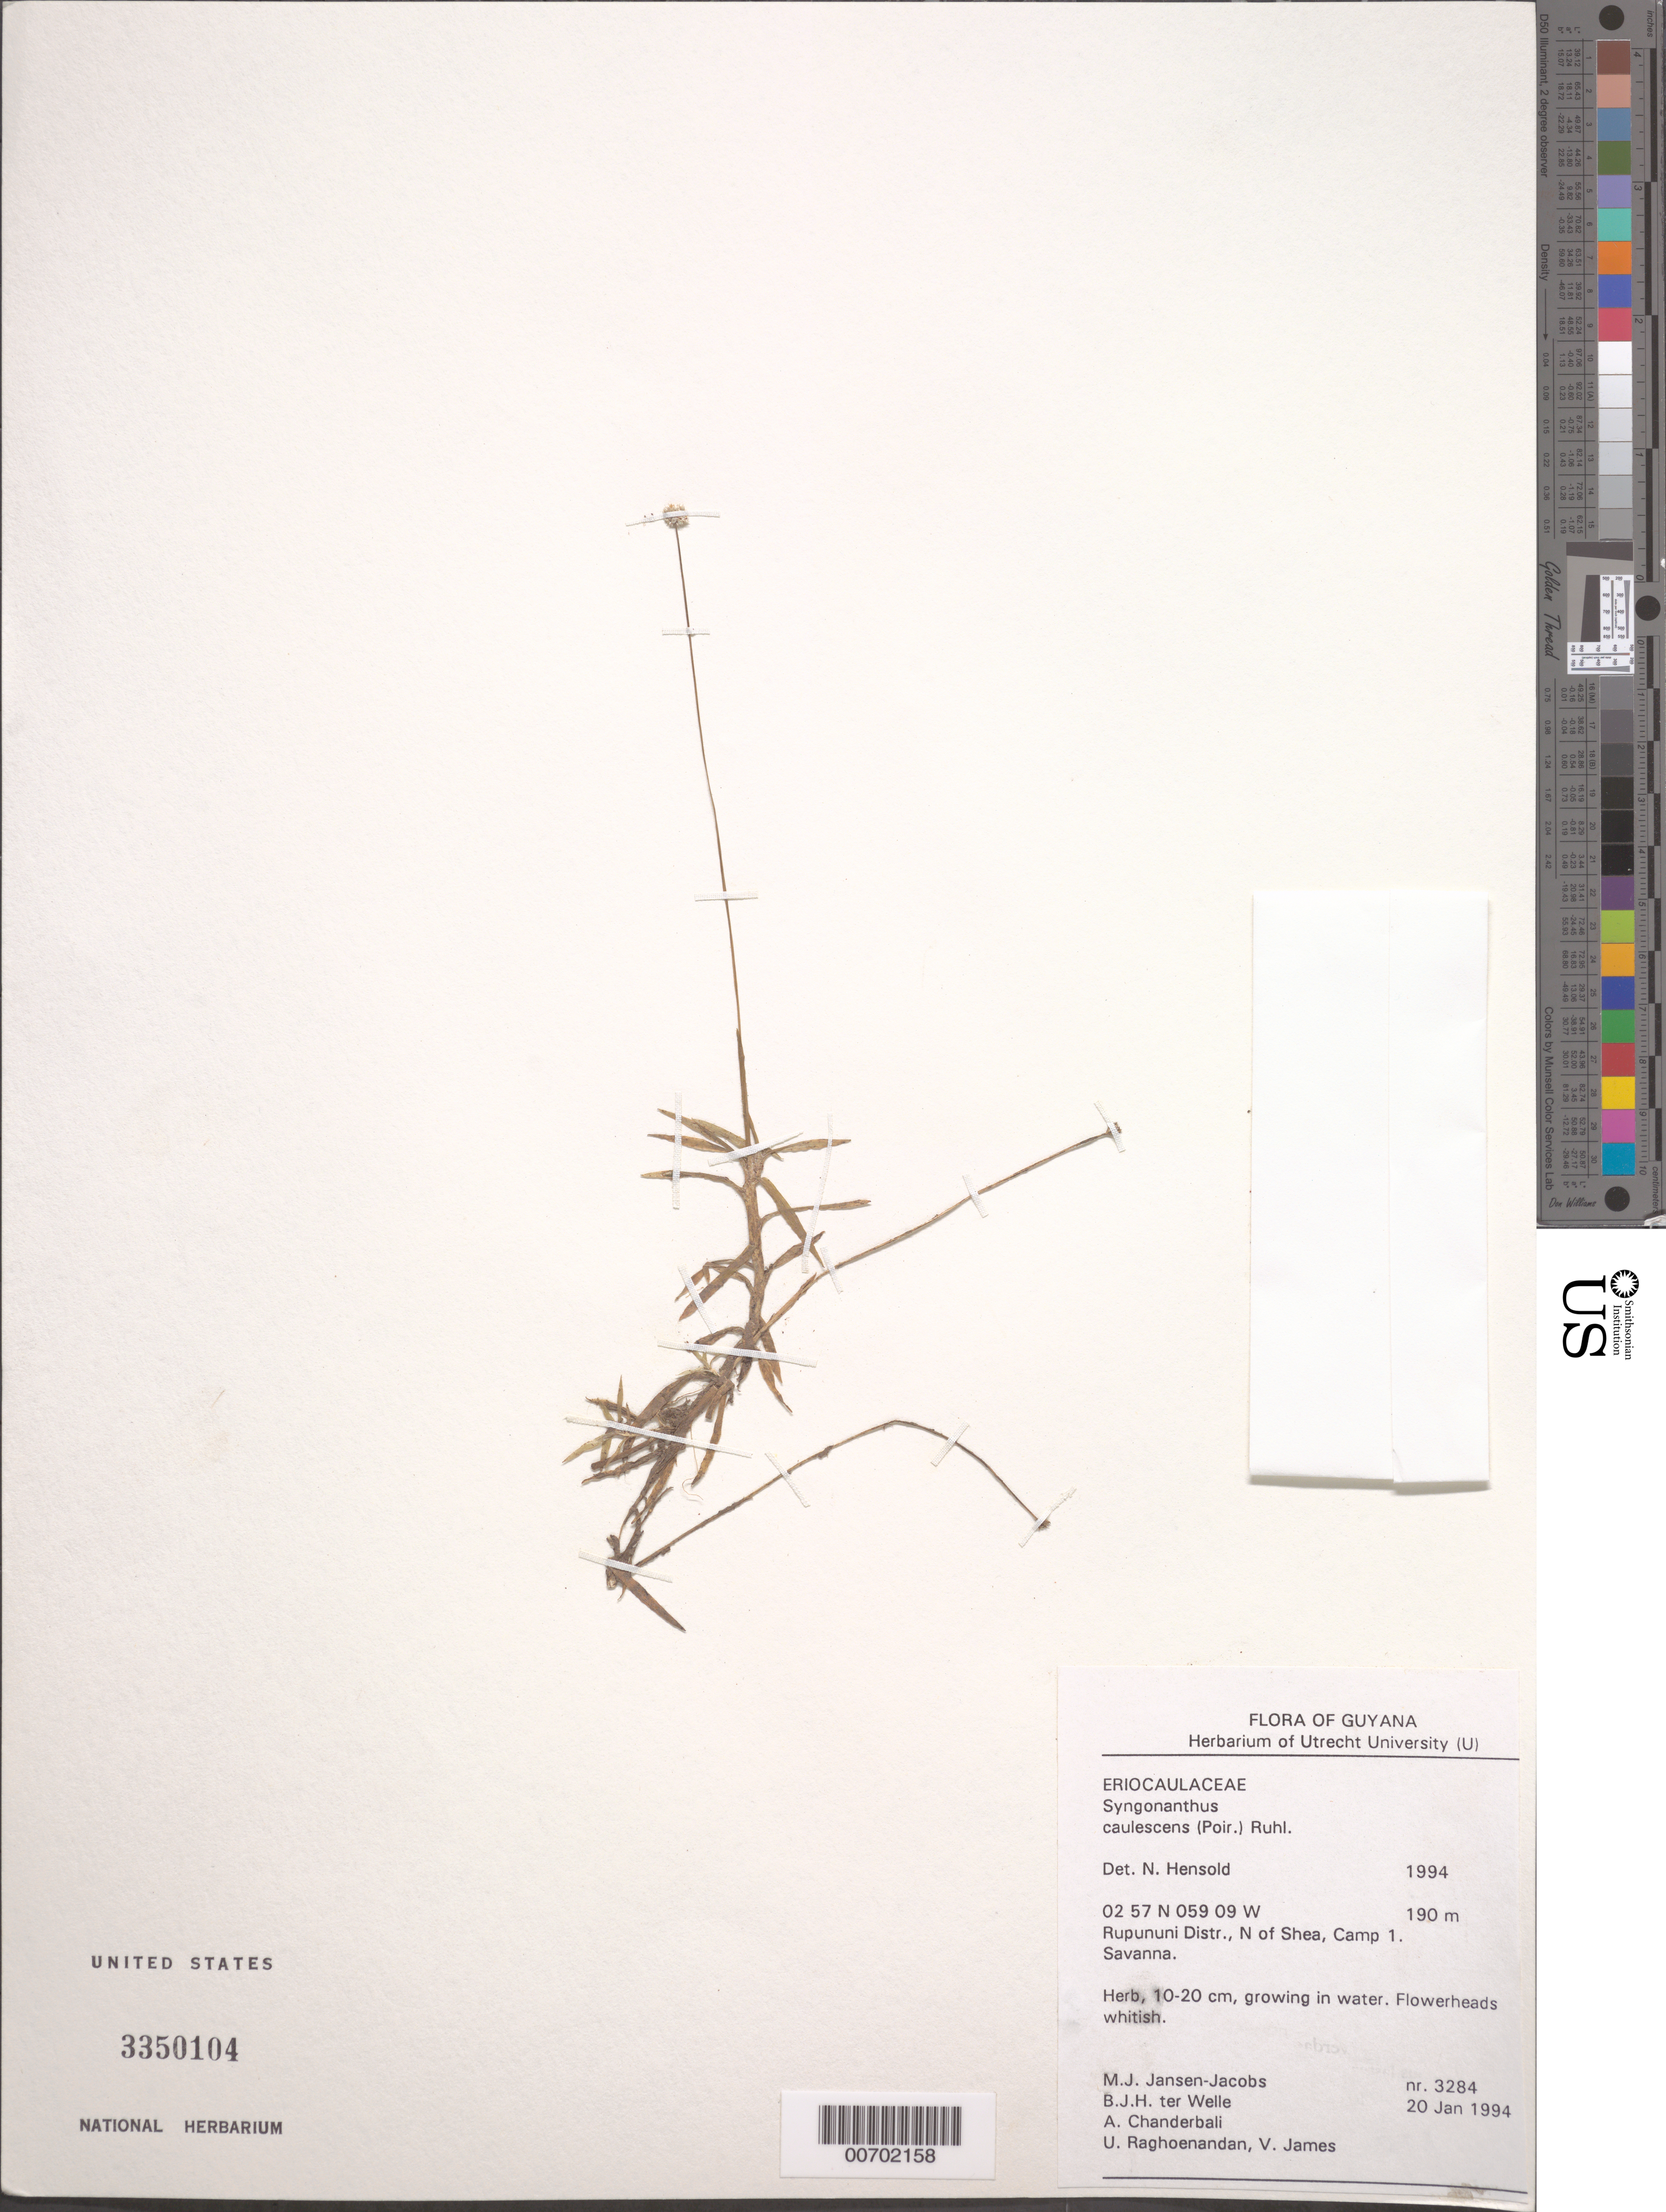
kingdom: Plantae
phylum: Tracheophyta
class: Liliopsida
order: Poales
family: Eriocaulaceae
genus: Syngonanthus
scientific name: Syngonanthus caulescens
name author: (Poir.) Ruhland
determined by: Hensold, N.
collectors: M. J. Jansen-Jacobs, B. Welle, A. S. Chanderbali, U. Raghoenandan & V. James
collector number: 3284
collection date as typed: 20-Jan-94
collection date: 1994-01-20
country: Guyana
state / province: U. Takutu-U. Essequibo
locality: Shea, N of, camp 1, Rupununi District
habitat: Savanna, growing in water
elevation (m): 190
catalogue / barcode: US 3350104